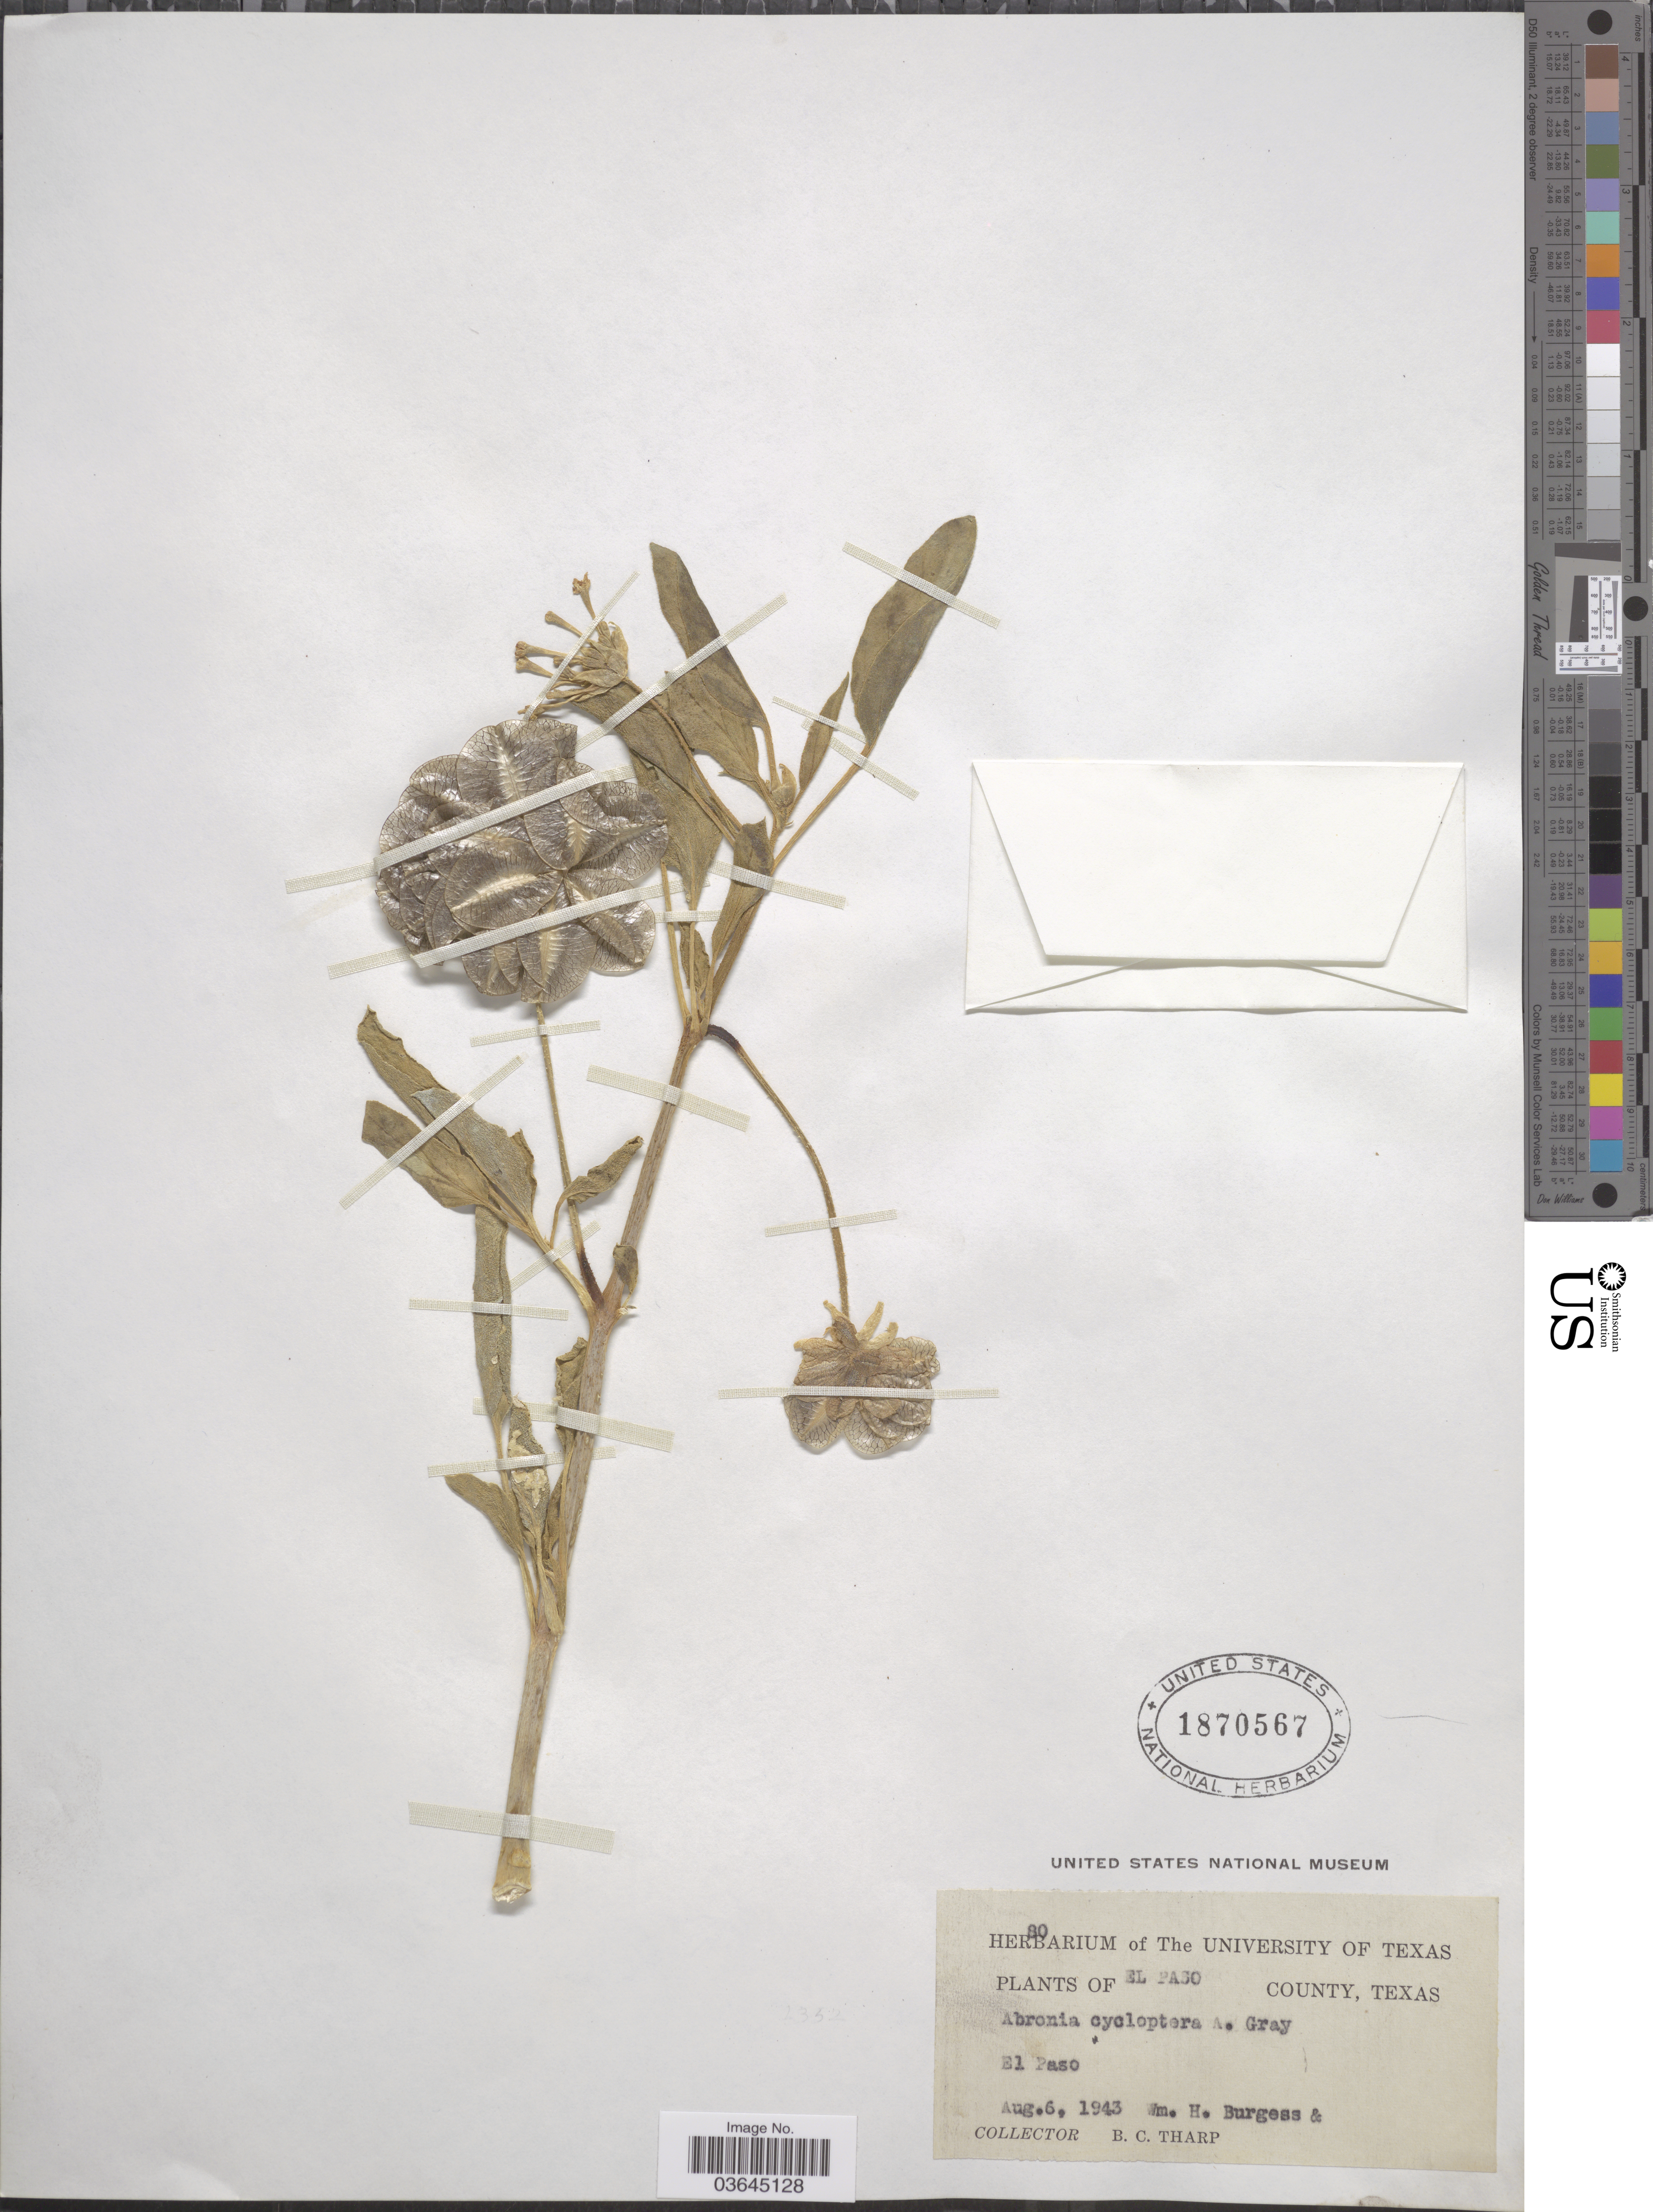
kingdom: Plantae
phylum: Tracheophyta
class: Magnoliopsida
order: Caryophyllales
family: Nyctaginaceae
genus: Tripterocalyx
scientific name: Tripterocalyx carneus var. carneus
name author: (Greene) L.A. Galloway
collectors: W. Burgess & B. C. Tharp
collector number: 80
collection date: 1943-08-06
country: United States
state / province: Texas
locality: El Paso County. El Paso.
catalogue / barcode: US 1870567